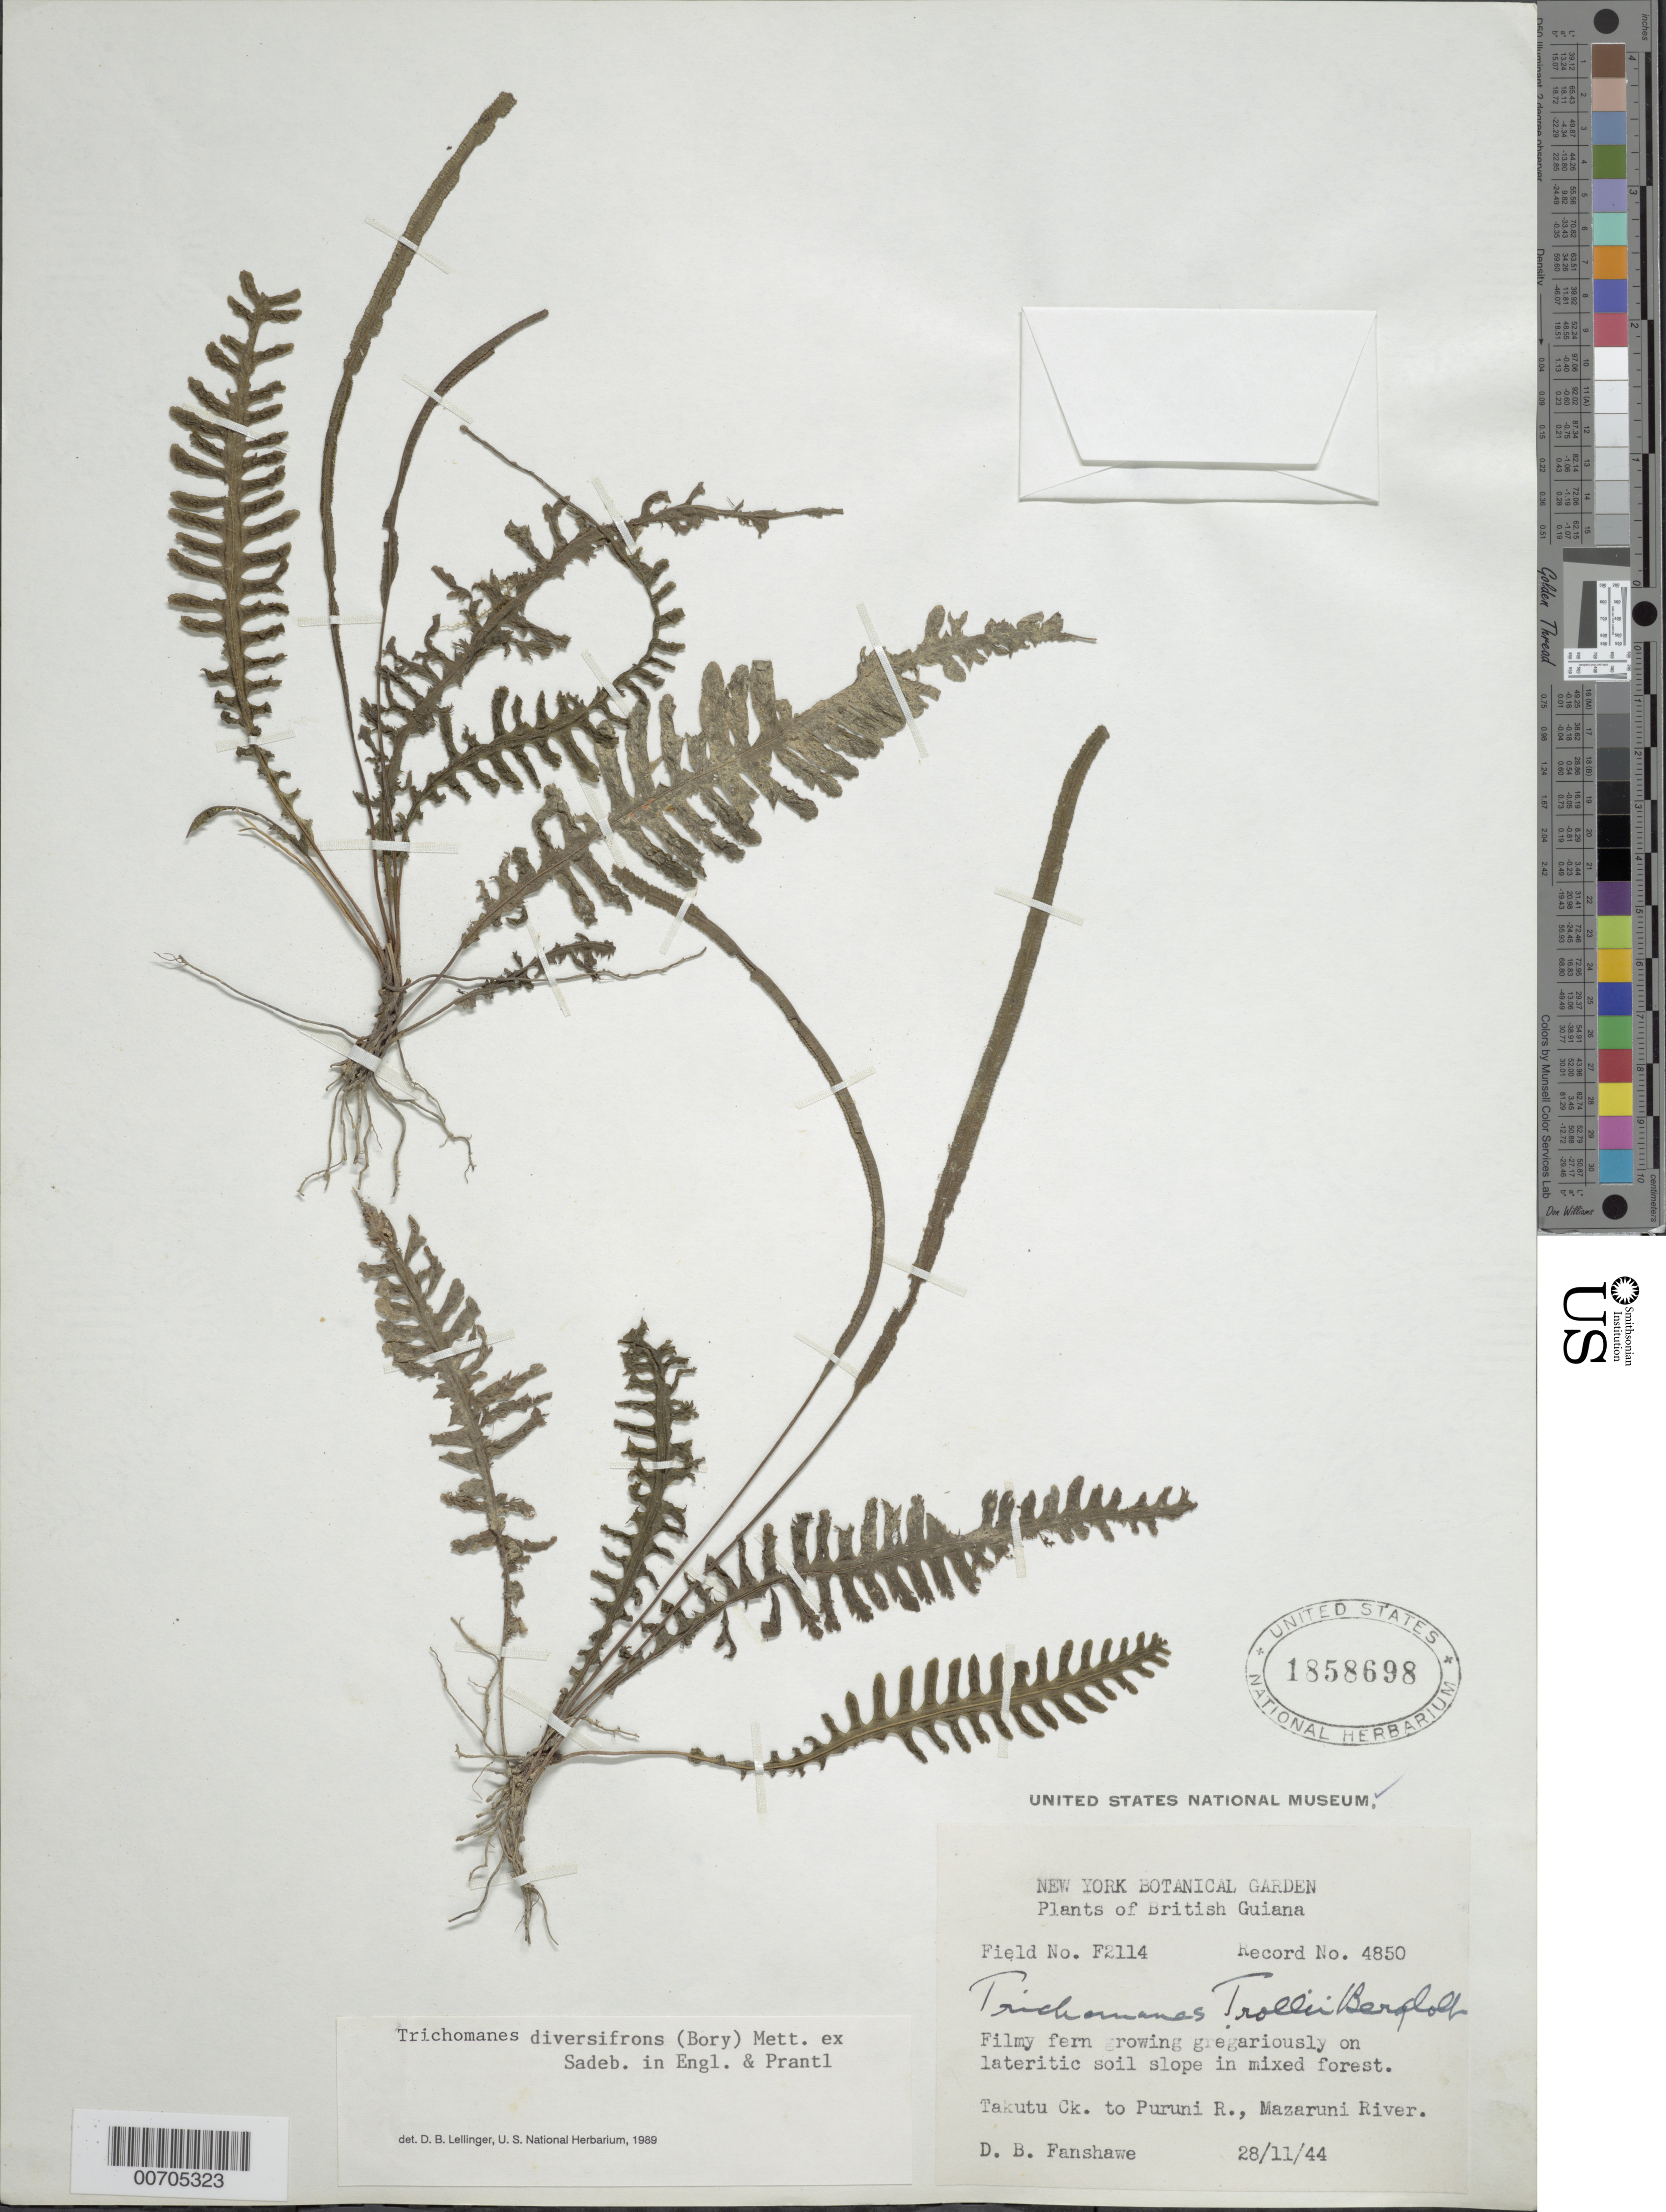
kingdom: Plantae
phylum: Tracheophyta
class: Polypodiopsida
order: Hymenophyllales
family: Hymenophyllaceae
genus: Trichomanes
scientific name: Trichomanes diversifrons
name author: (Bory) Mett. ex Sadeb.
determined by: Lellinger, David B., (BOT), Smithsonian Institution - National Museum of Natural History (UNITED STATES)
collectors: D. B. Fanshawe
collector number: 4850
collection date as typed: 28-Nov-44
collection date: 1944-11-28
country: Guyana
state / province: U. Takutu-U. Essequibo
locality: Takutu Creek to Puruni River, Mazaruni River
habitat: Mixed forest, on lateritic soil slope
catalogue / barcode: US 1858698